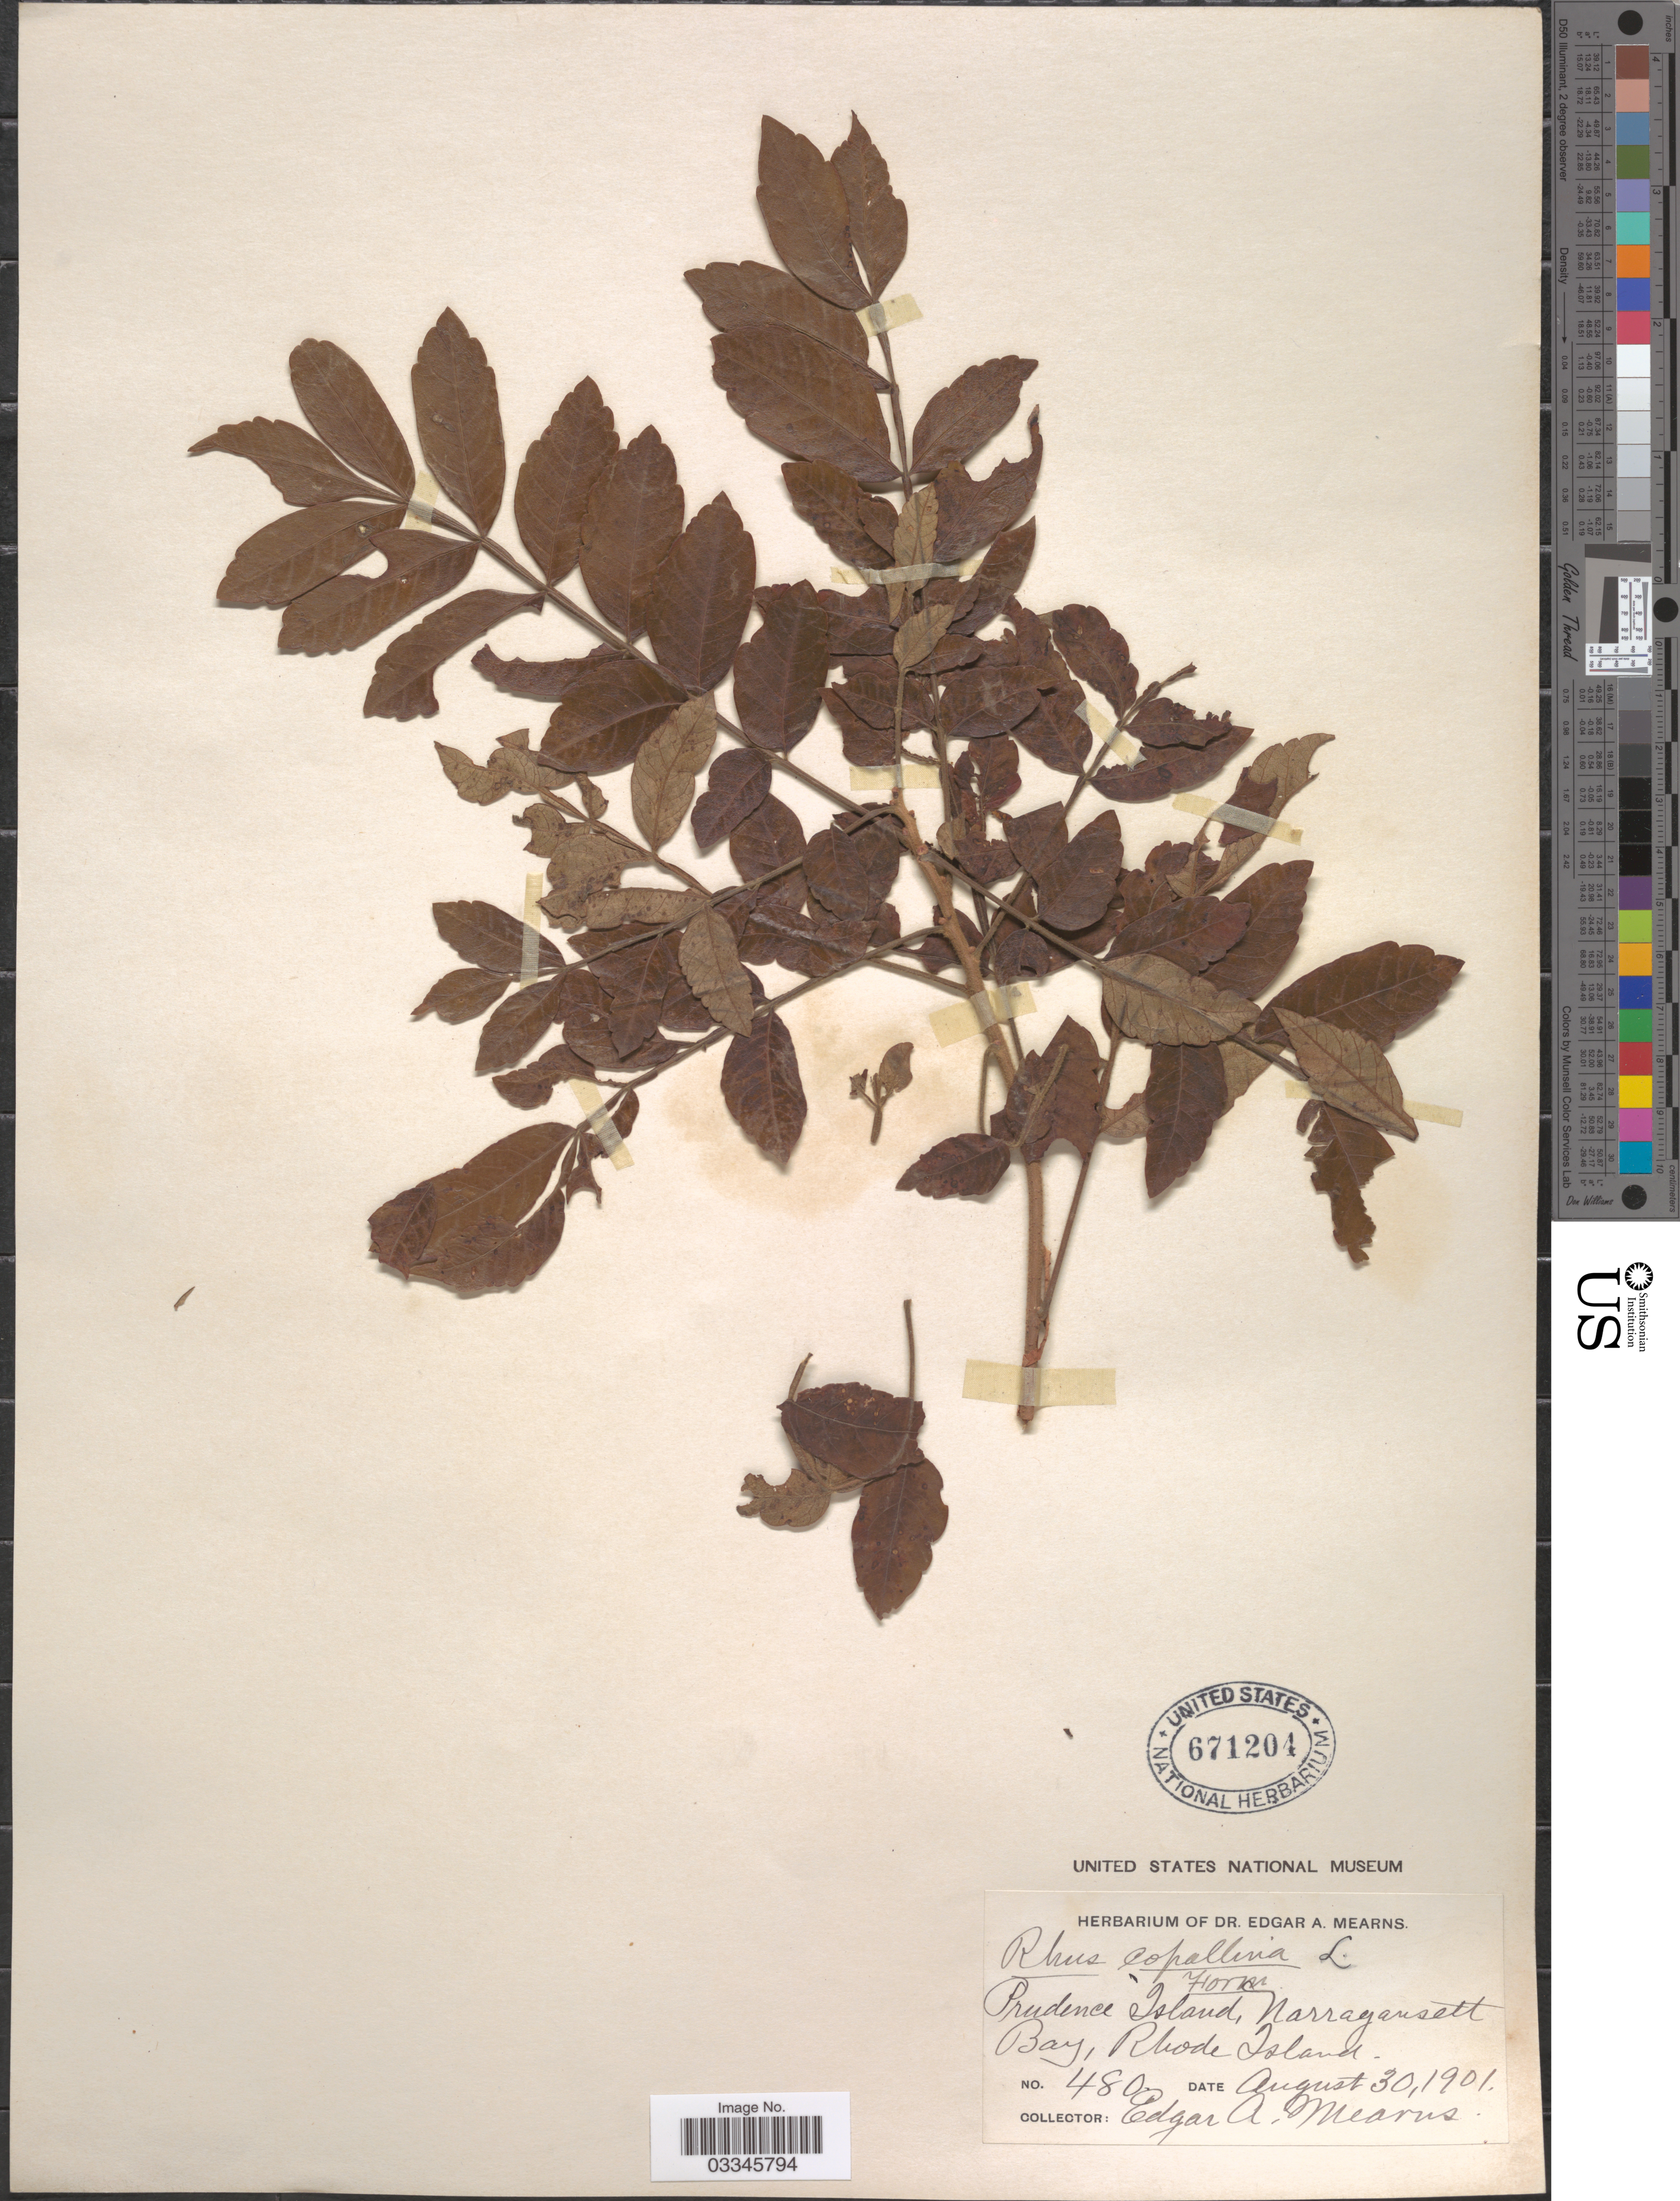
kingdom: Plantae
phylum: Tracheophyta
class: Magnoliopsida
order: Sapindales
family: Anacardiaceae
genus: Rhus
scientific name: Rhus copallinum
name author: L.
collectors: E. A. Mearns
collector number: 480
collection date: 1901-08-30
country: United States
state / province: Rhode Island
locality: Prudence Island. Narragansett Bay.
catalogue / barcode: US 671204